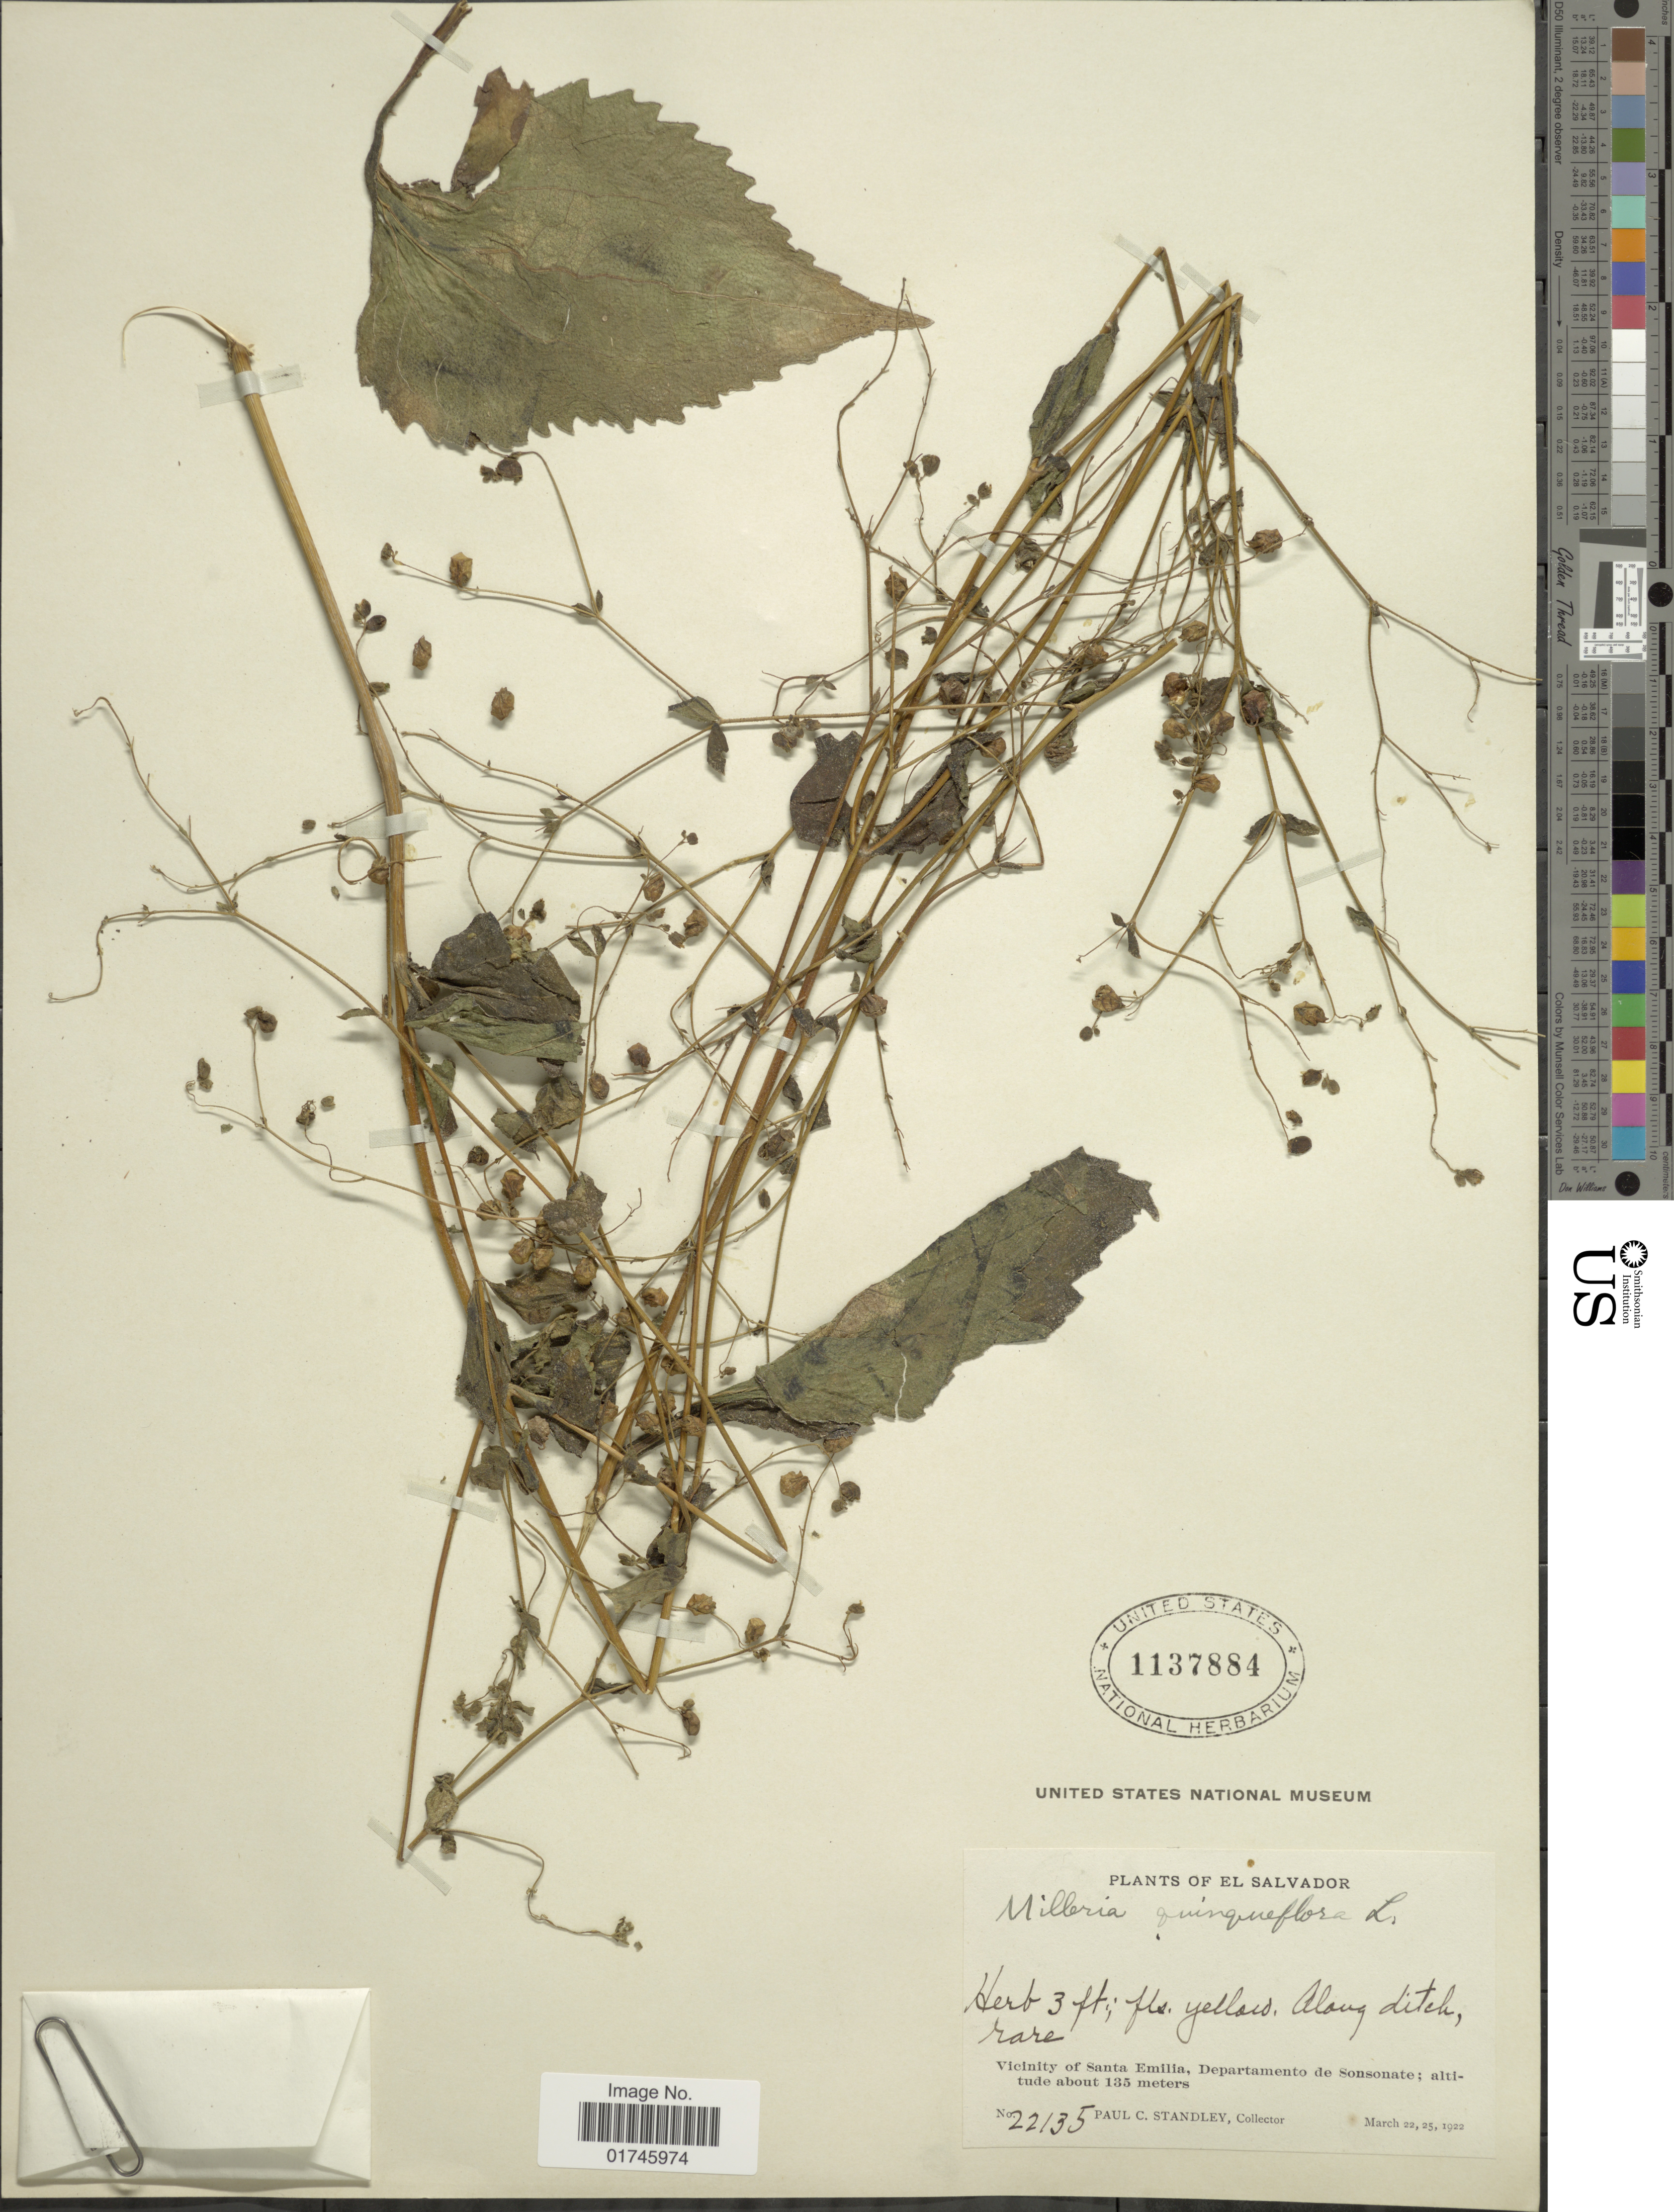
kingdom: Plantae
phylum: Tracheophyta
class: Magnoliopsida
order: Asterales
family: Asteraceae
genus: Milleria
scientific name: Milleria quinqueflora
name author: L.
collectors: P. C. Standley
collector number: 22135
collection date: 1922-03-22/1922-03-25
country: El Salvador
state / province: Sonsonate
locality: El Salvador, Vicinity of Santa Emilia, Departamento de Sonsonate.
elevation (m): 135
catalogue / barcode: US 1137884